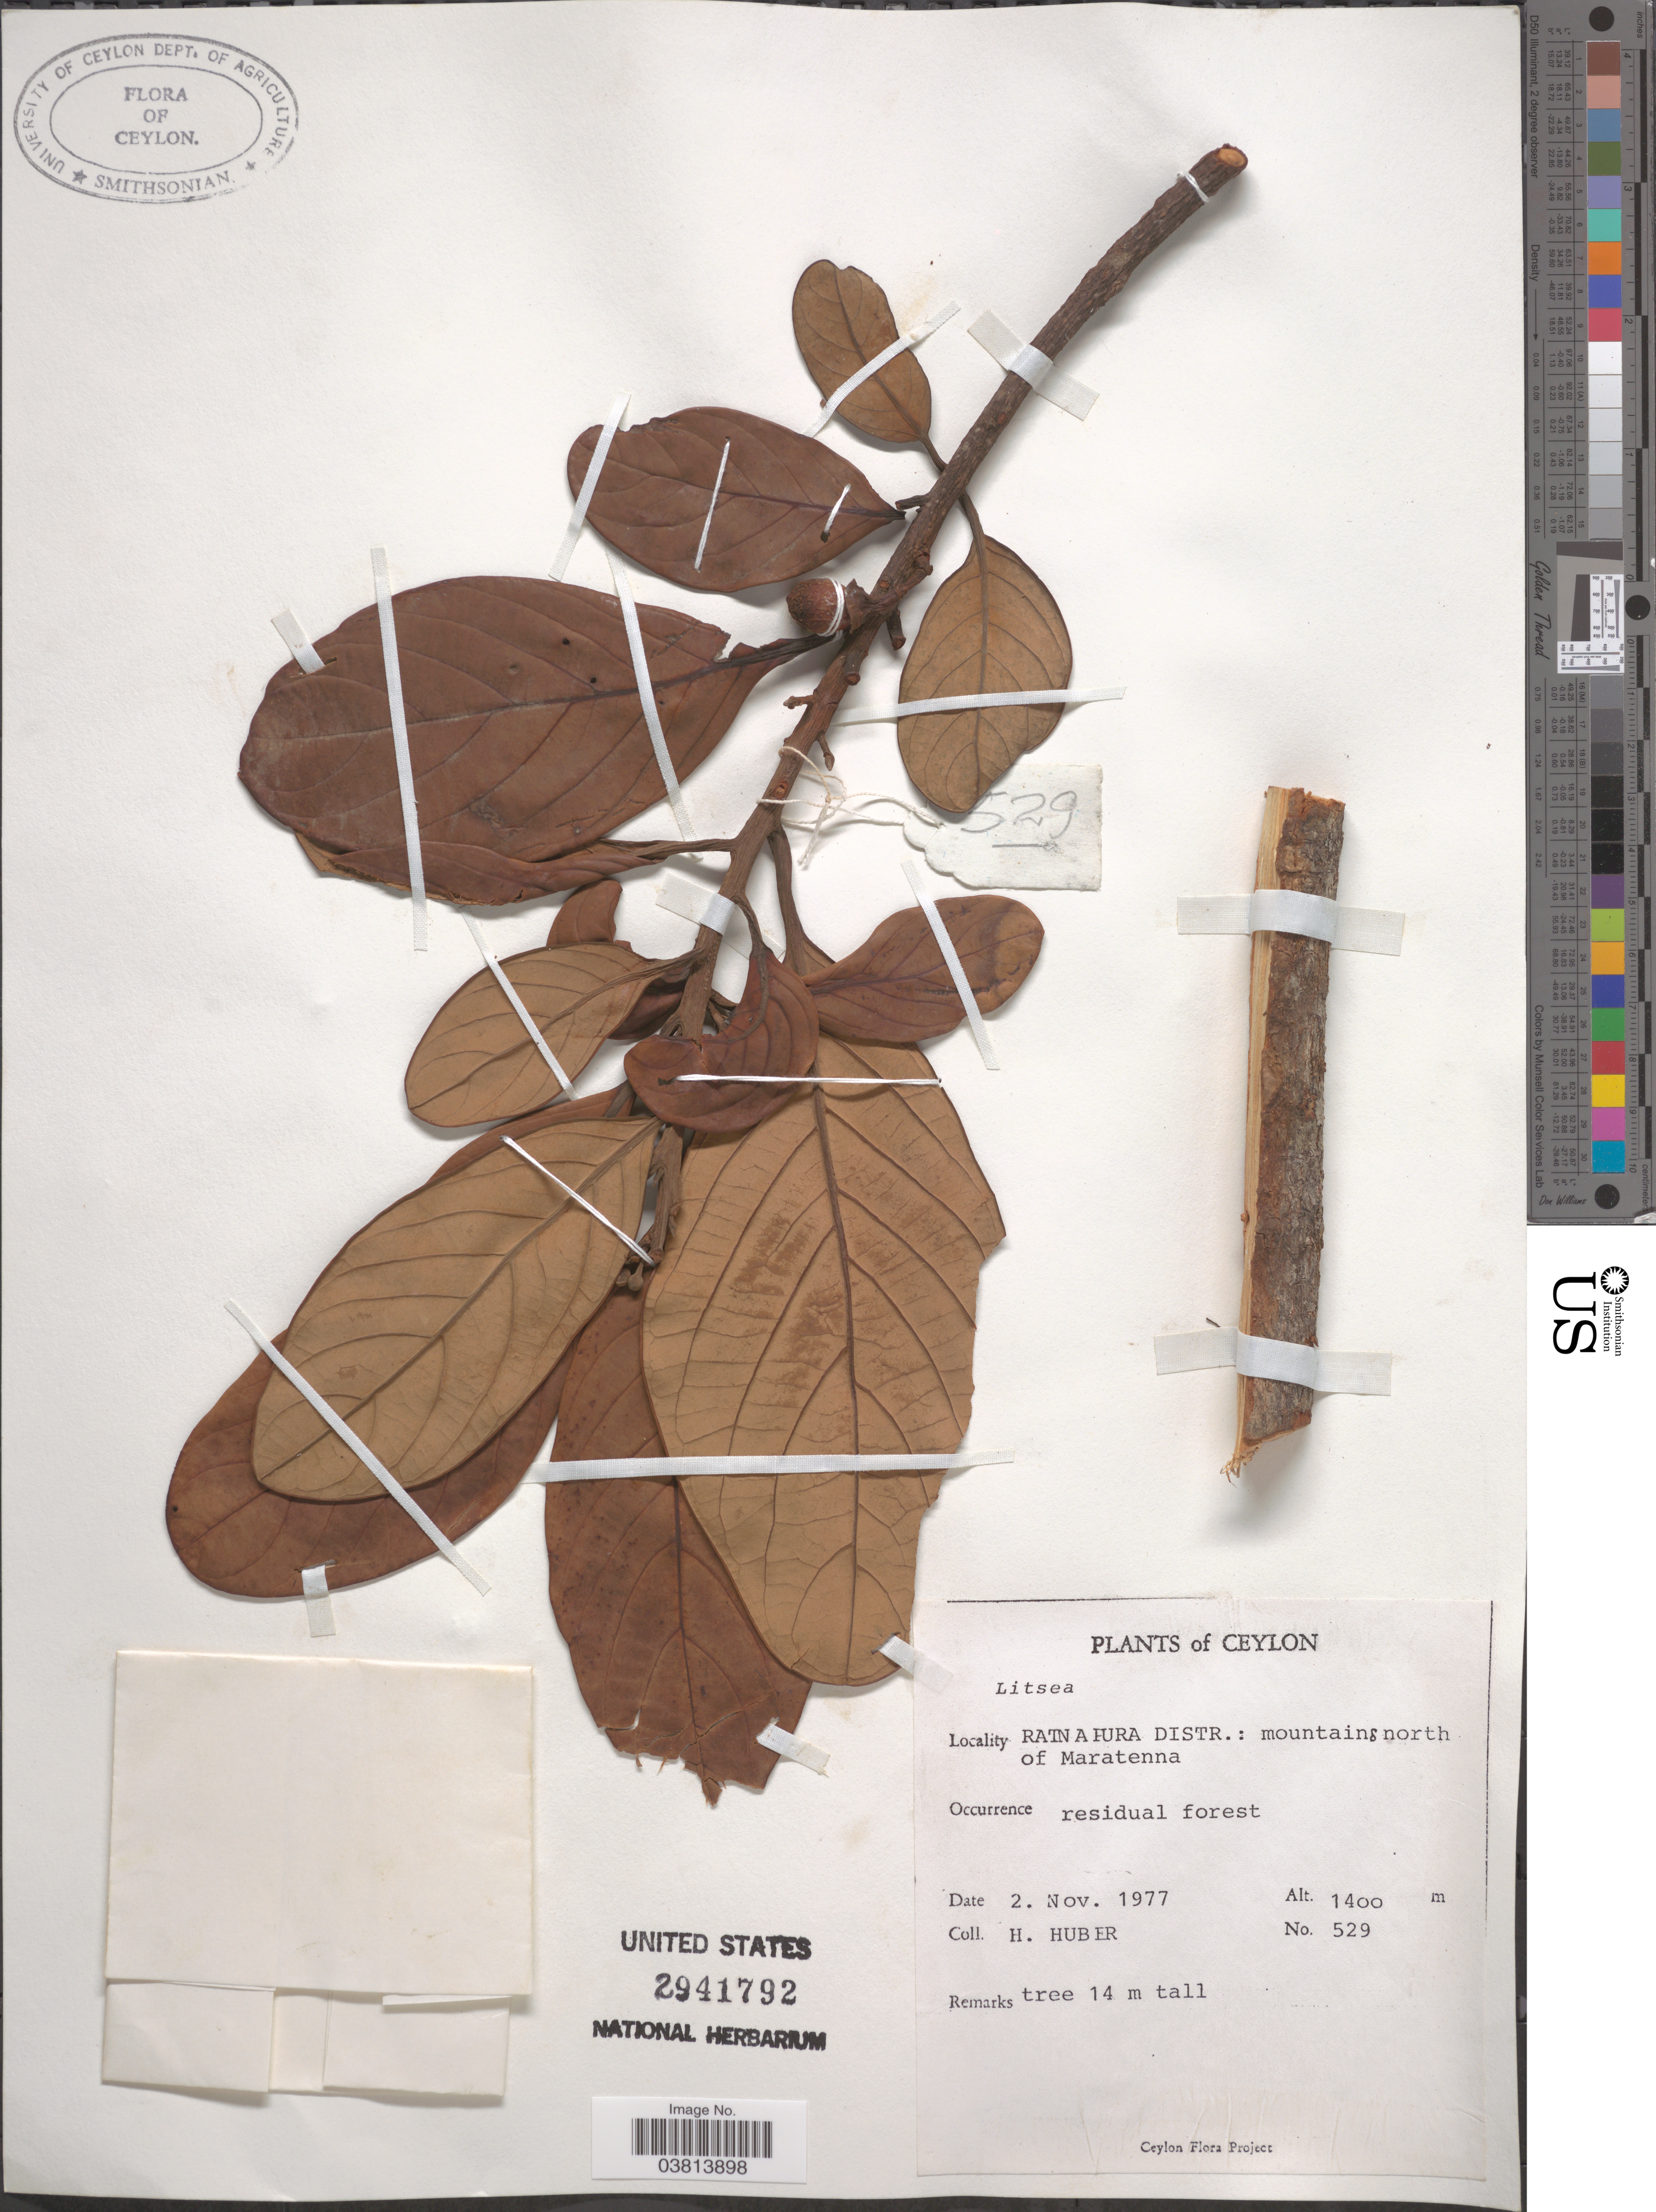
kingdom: Plantae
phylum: Tracheophyta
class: Magnoliopsida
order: Laurales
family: Lauraceae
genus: Litsea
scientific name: Litsea sp.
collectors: H. Huber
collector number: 529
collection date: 1977-11-02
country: Sri Lanka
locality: Ceylon. Ratnapura Distr.: mountains north of Maratenna.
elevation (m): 1400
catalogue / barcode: US 2941792